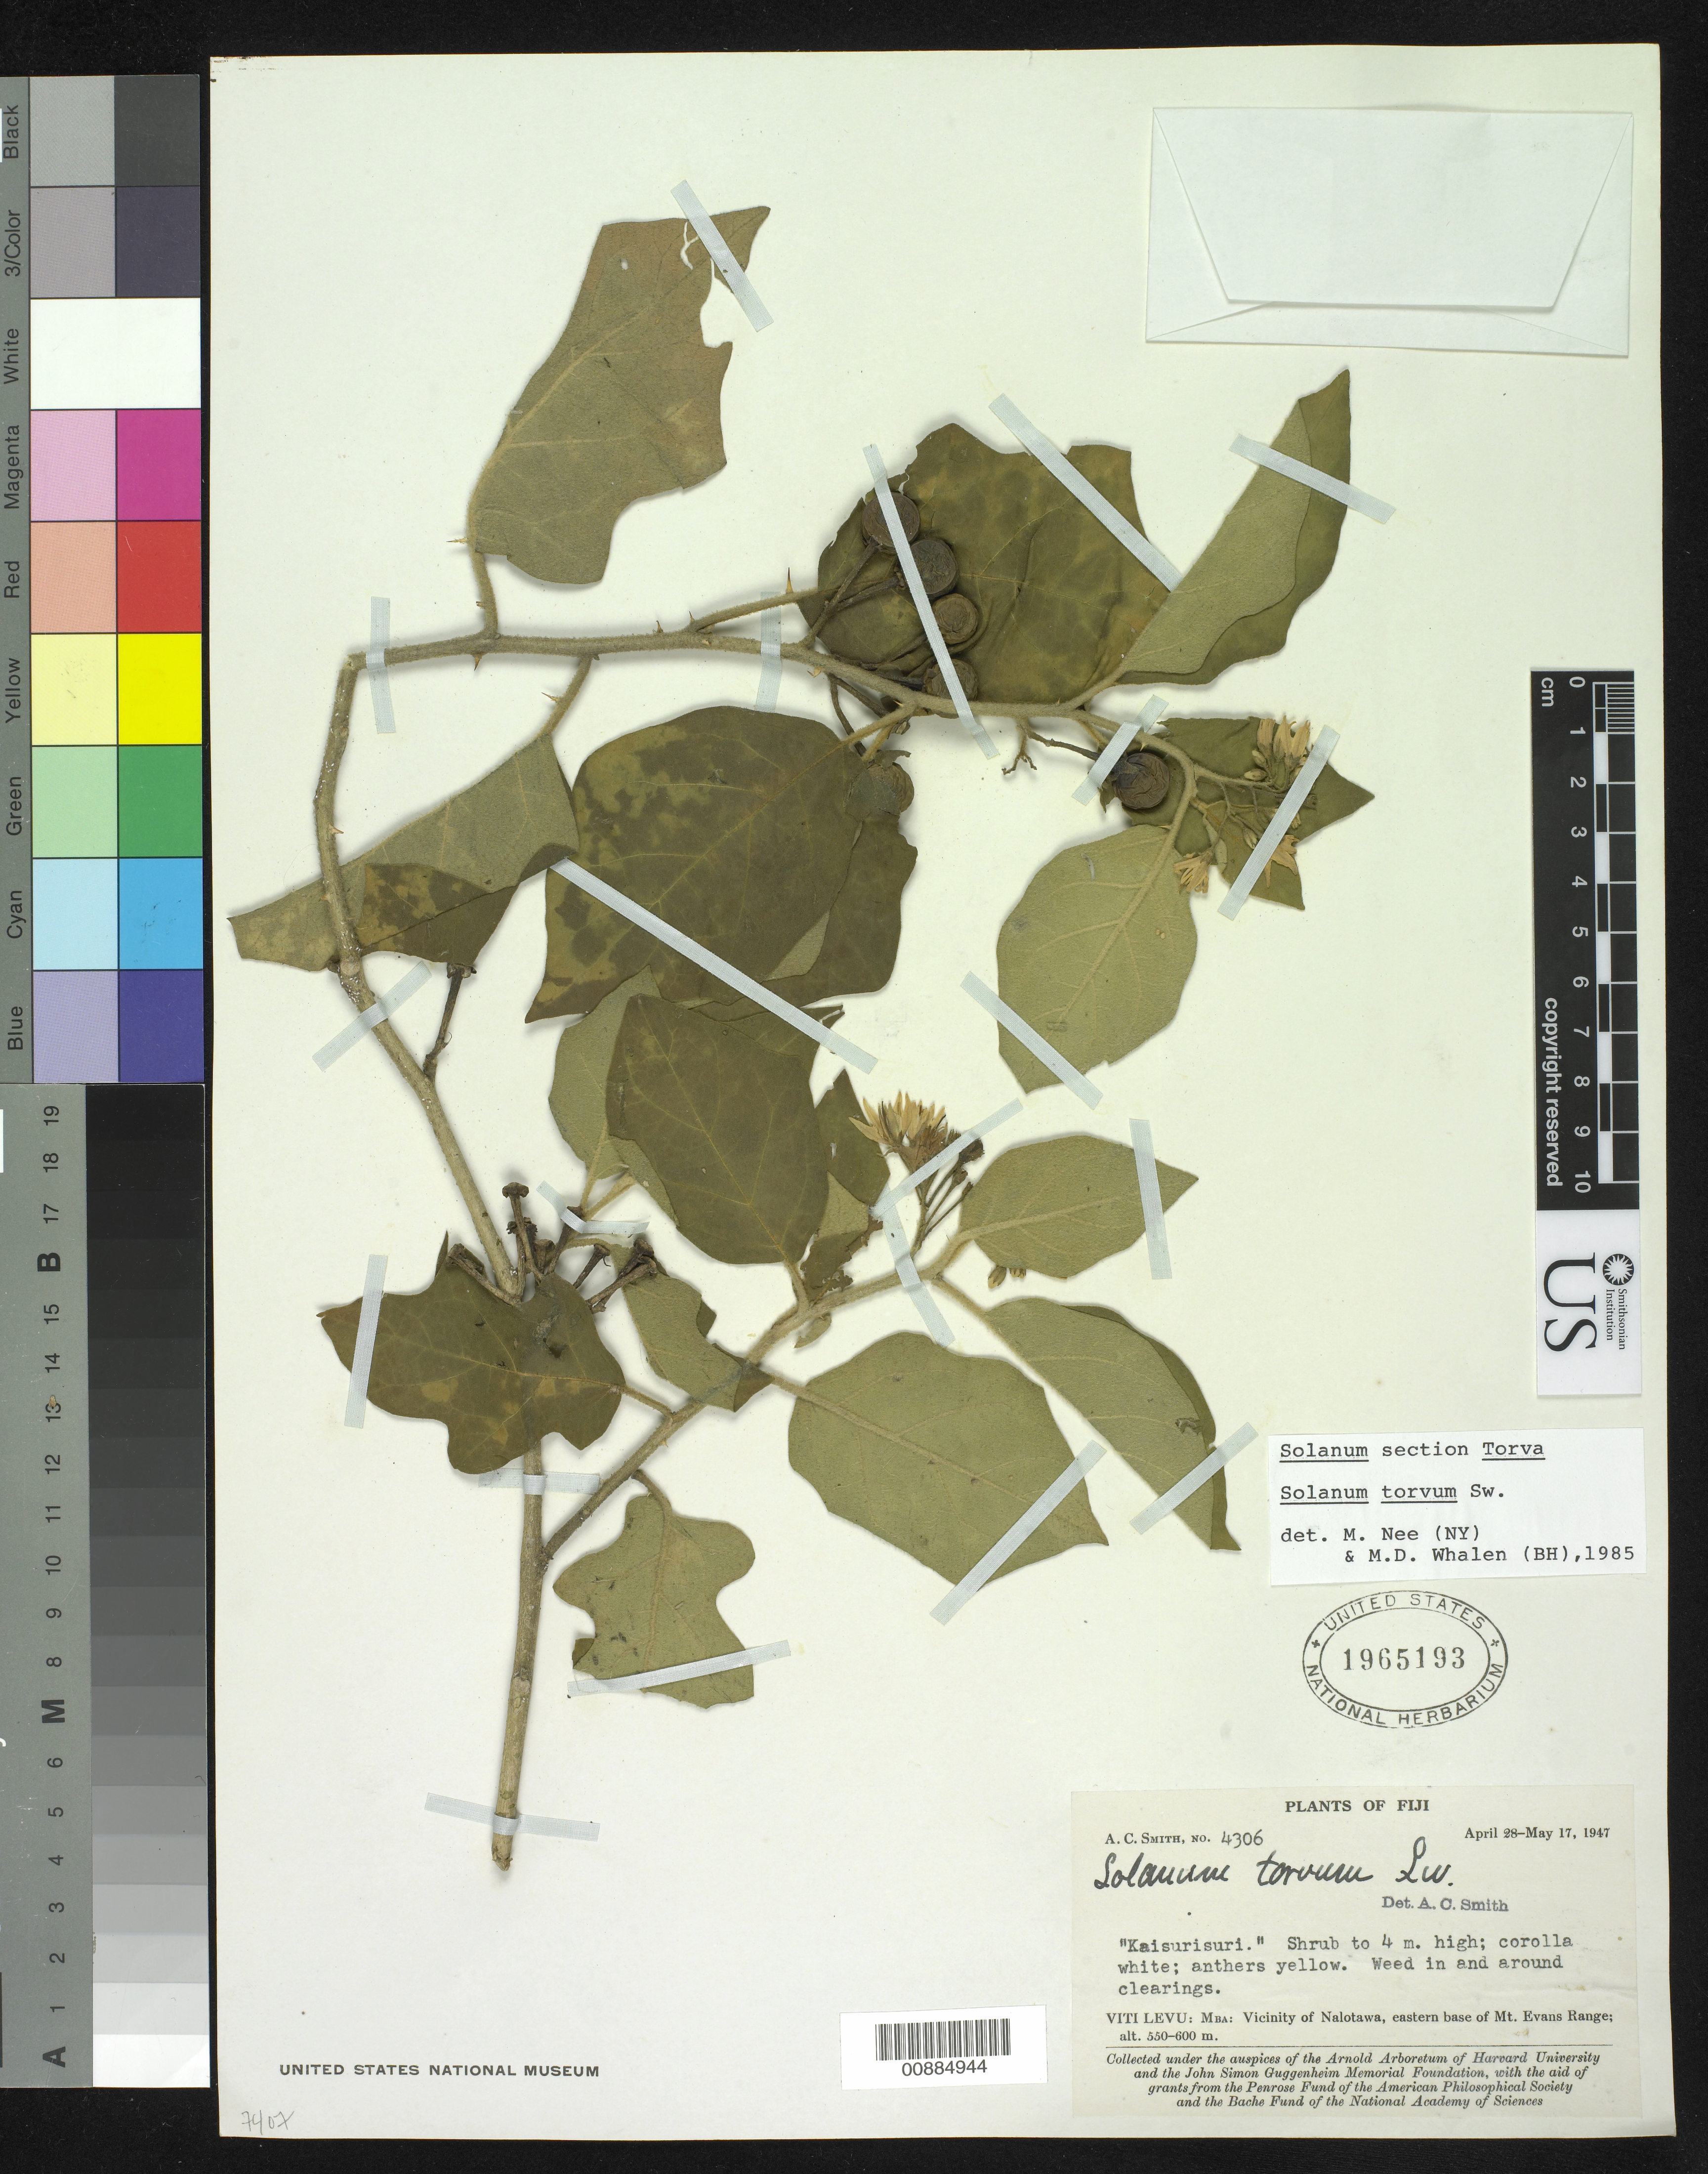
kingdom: Plantae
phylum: Tracheophyta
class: Magnoliopsida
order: Solanales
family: Solanaceae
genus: Solanum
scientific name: Solanum torvum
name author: Sw.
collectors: C. A. Smith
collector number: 4306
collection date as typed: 28 Apr 1937 to 17 May 1947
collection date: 1937-04-28/1947-05-17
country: Fiji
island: Viti Levu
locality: Vicinity of Nalotawa, eastern base of Mt. Evans Range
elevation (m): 550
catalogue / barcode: US 1965193